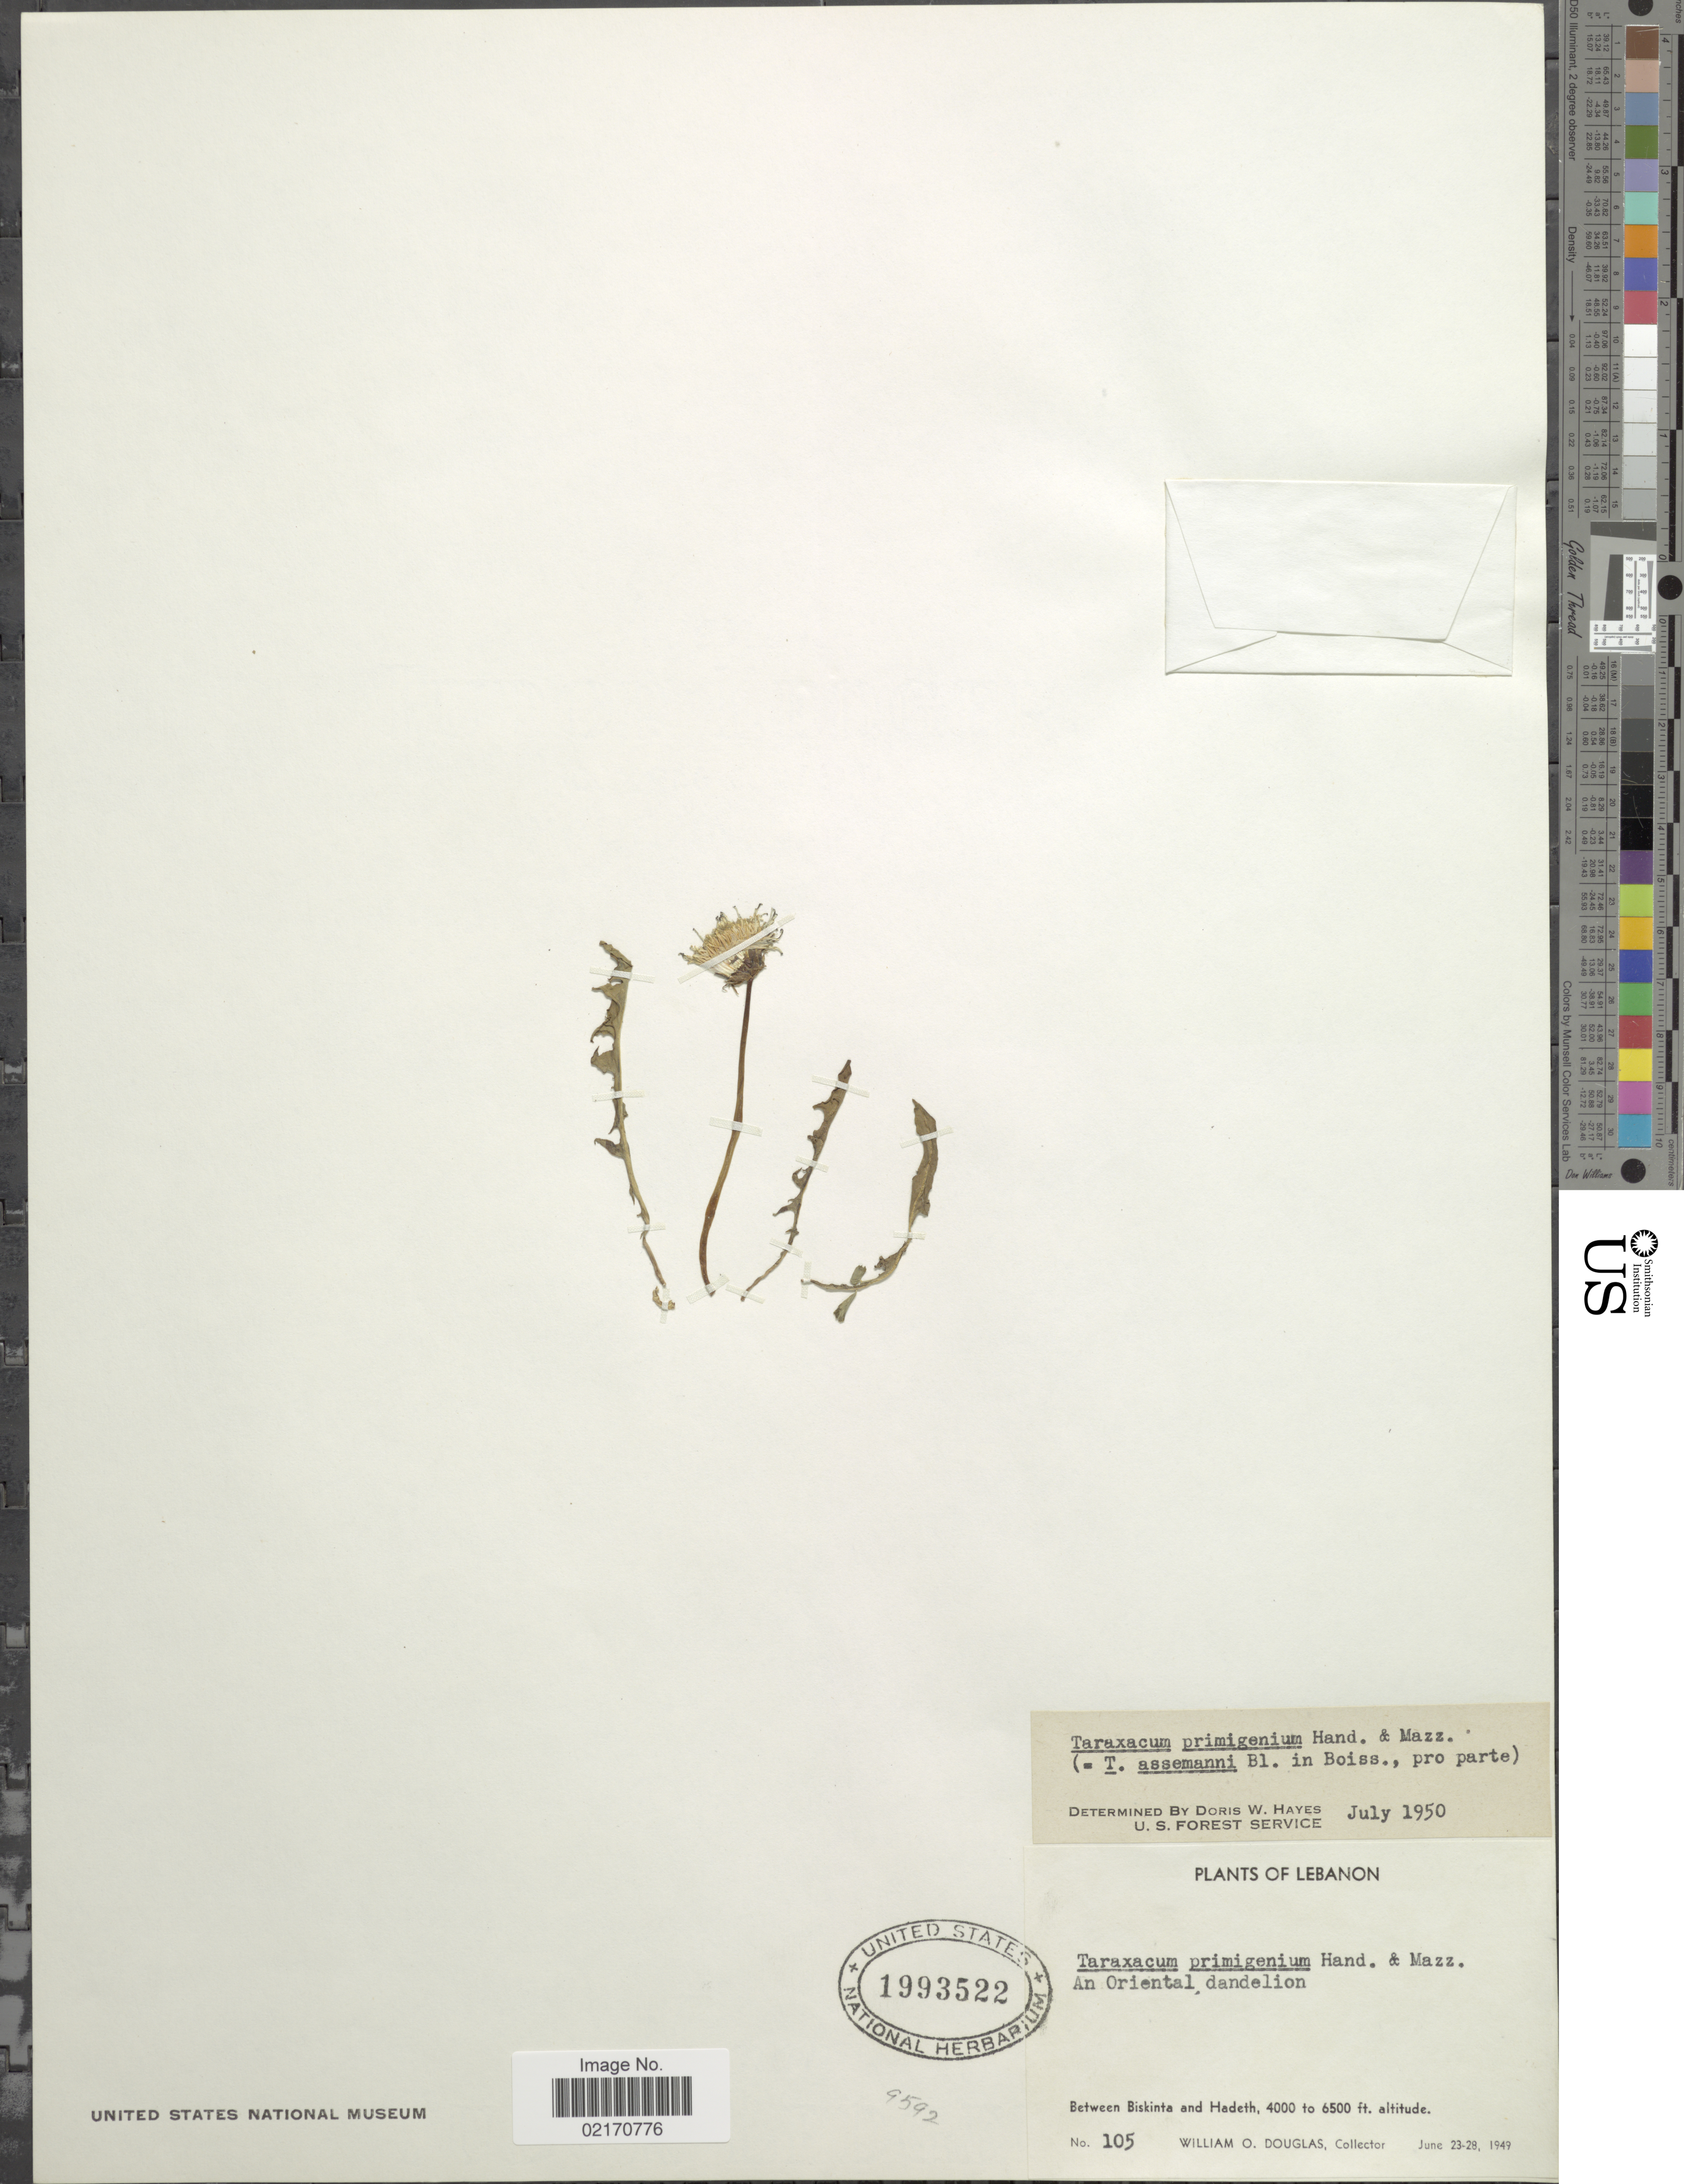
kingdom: Plantae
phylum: Tracheophyta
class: Magnoliopsida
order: Asterales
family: Asteraceae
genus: Taraxacum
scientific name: Taraxacum assemanii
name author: Boiss.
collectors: W. Douglas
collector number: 105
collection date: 1949-06-23/1949-06-28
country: Lebanon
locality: Between Biskinta and Hadeth.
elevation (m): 1219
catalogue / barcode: US 1993522